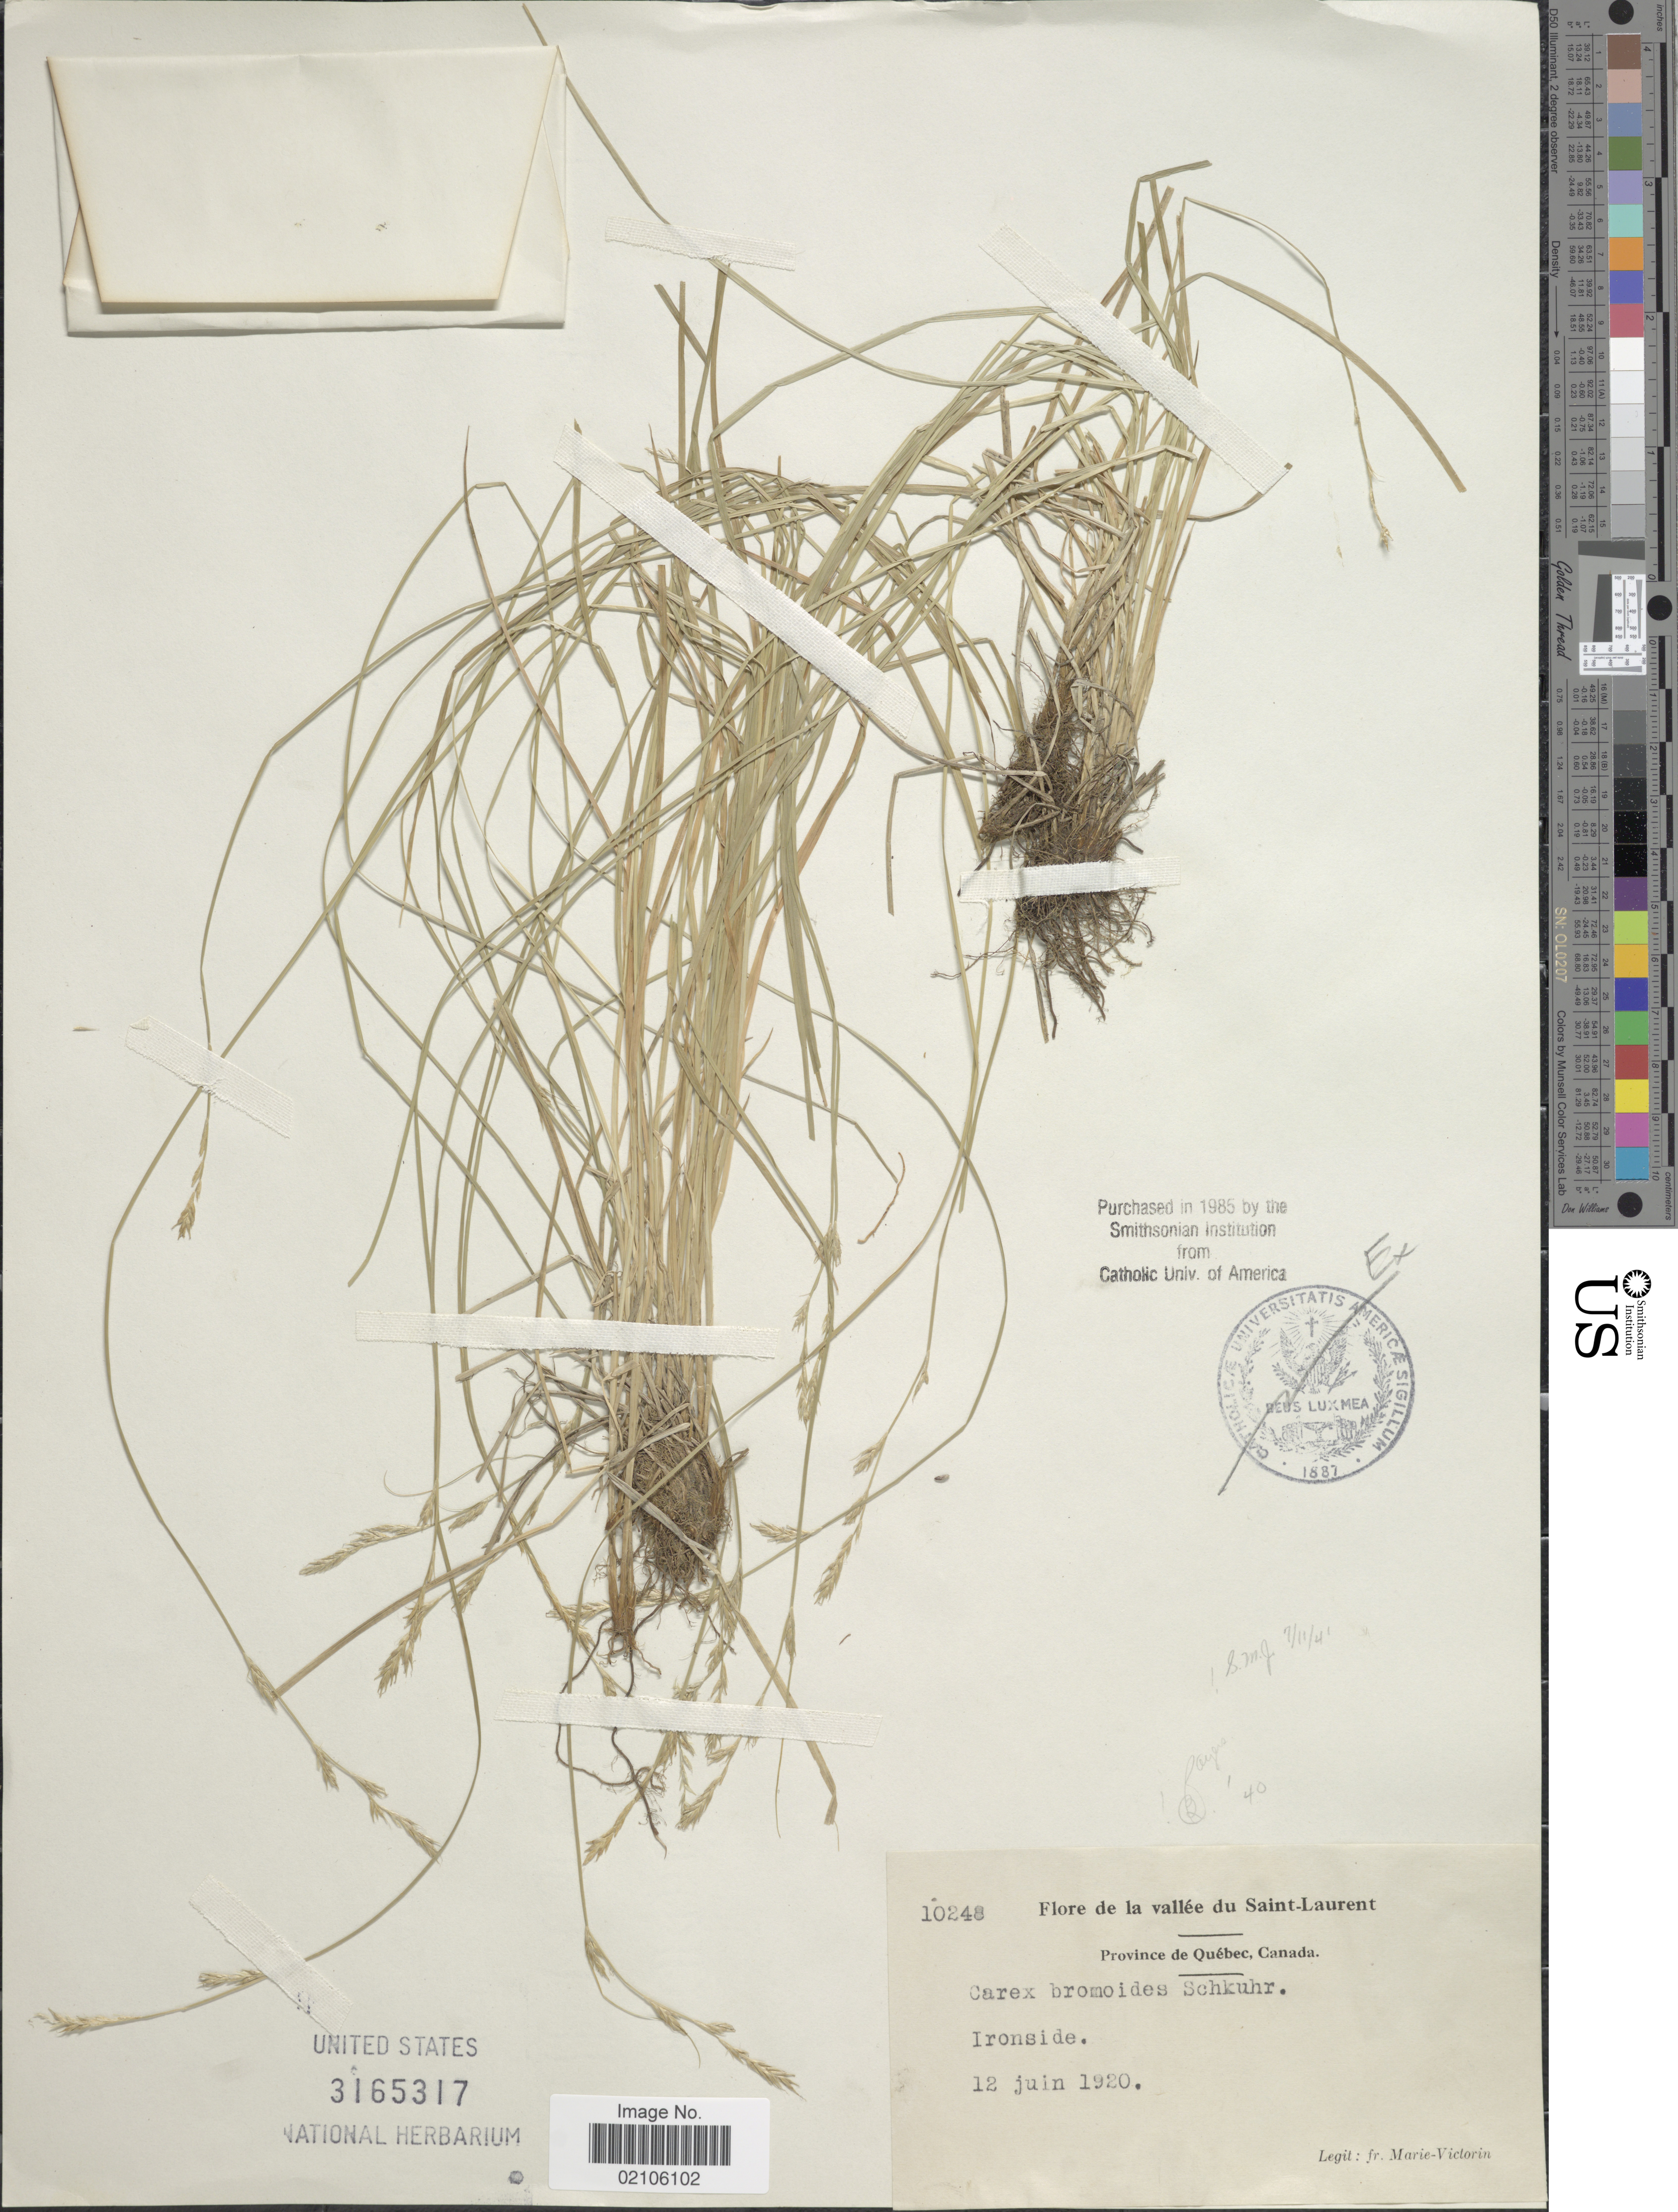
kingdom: Plantae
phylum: Tracheophyta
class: Liliopsida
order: Poales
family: Cyperaceae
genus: Carex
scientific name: Carex bromoides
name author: Willd.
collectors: Fr. Marie-Victorin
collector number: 10248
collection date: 1920-06-12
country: Canada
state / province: Quebec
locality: La vallée du Saint-Laurent, Ironside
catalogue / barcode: US 3165317